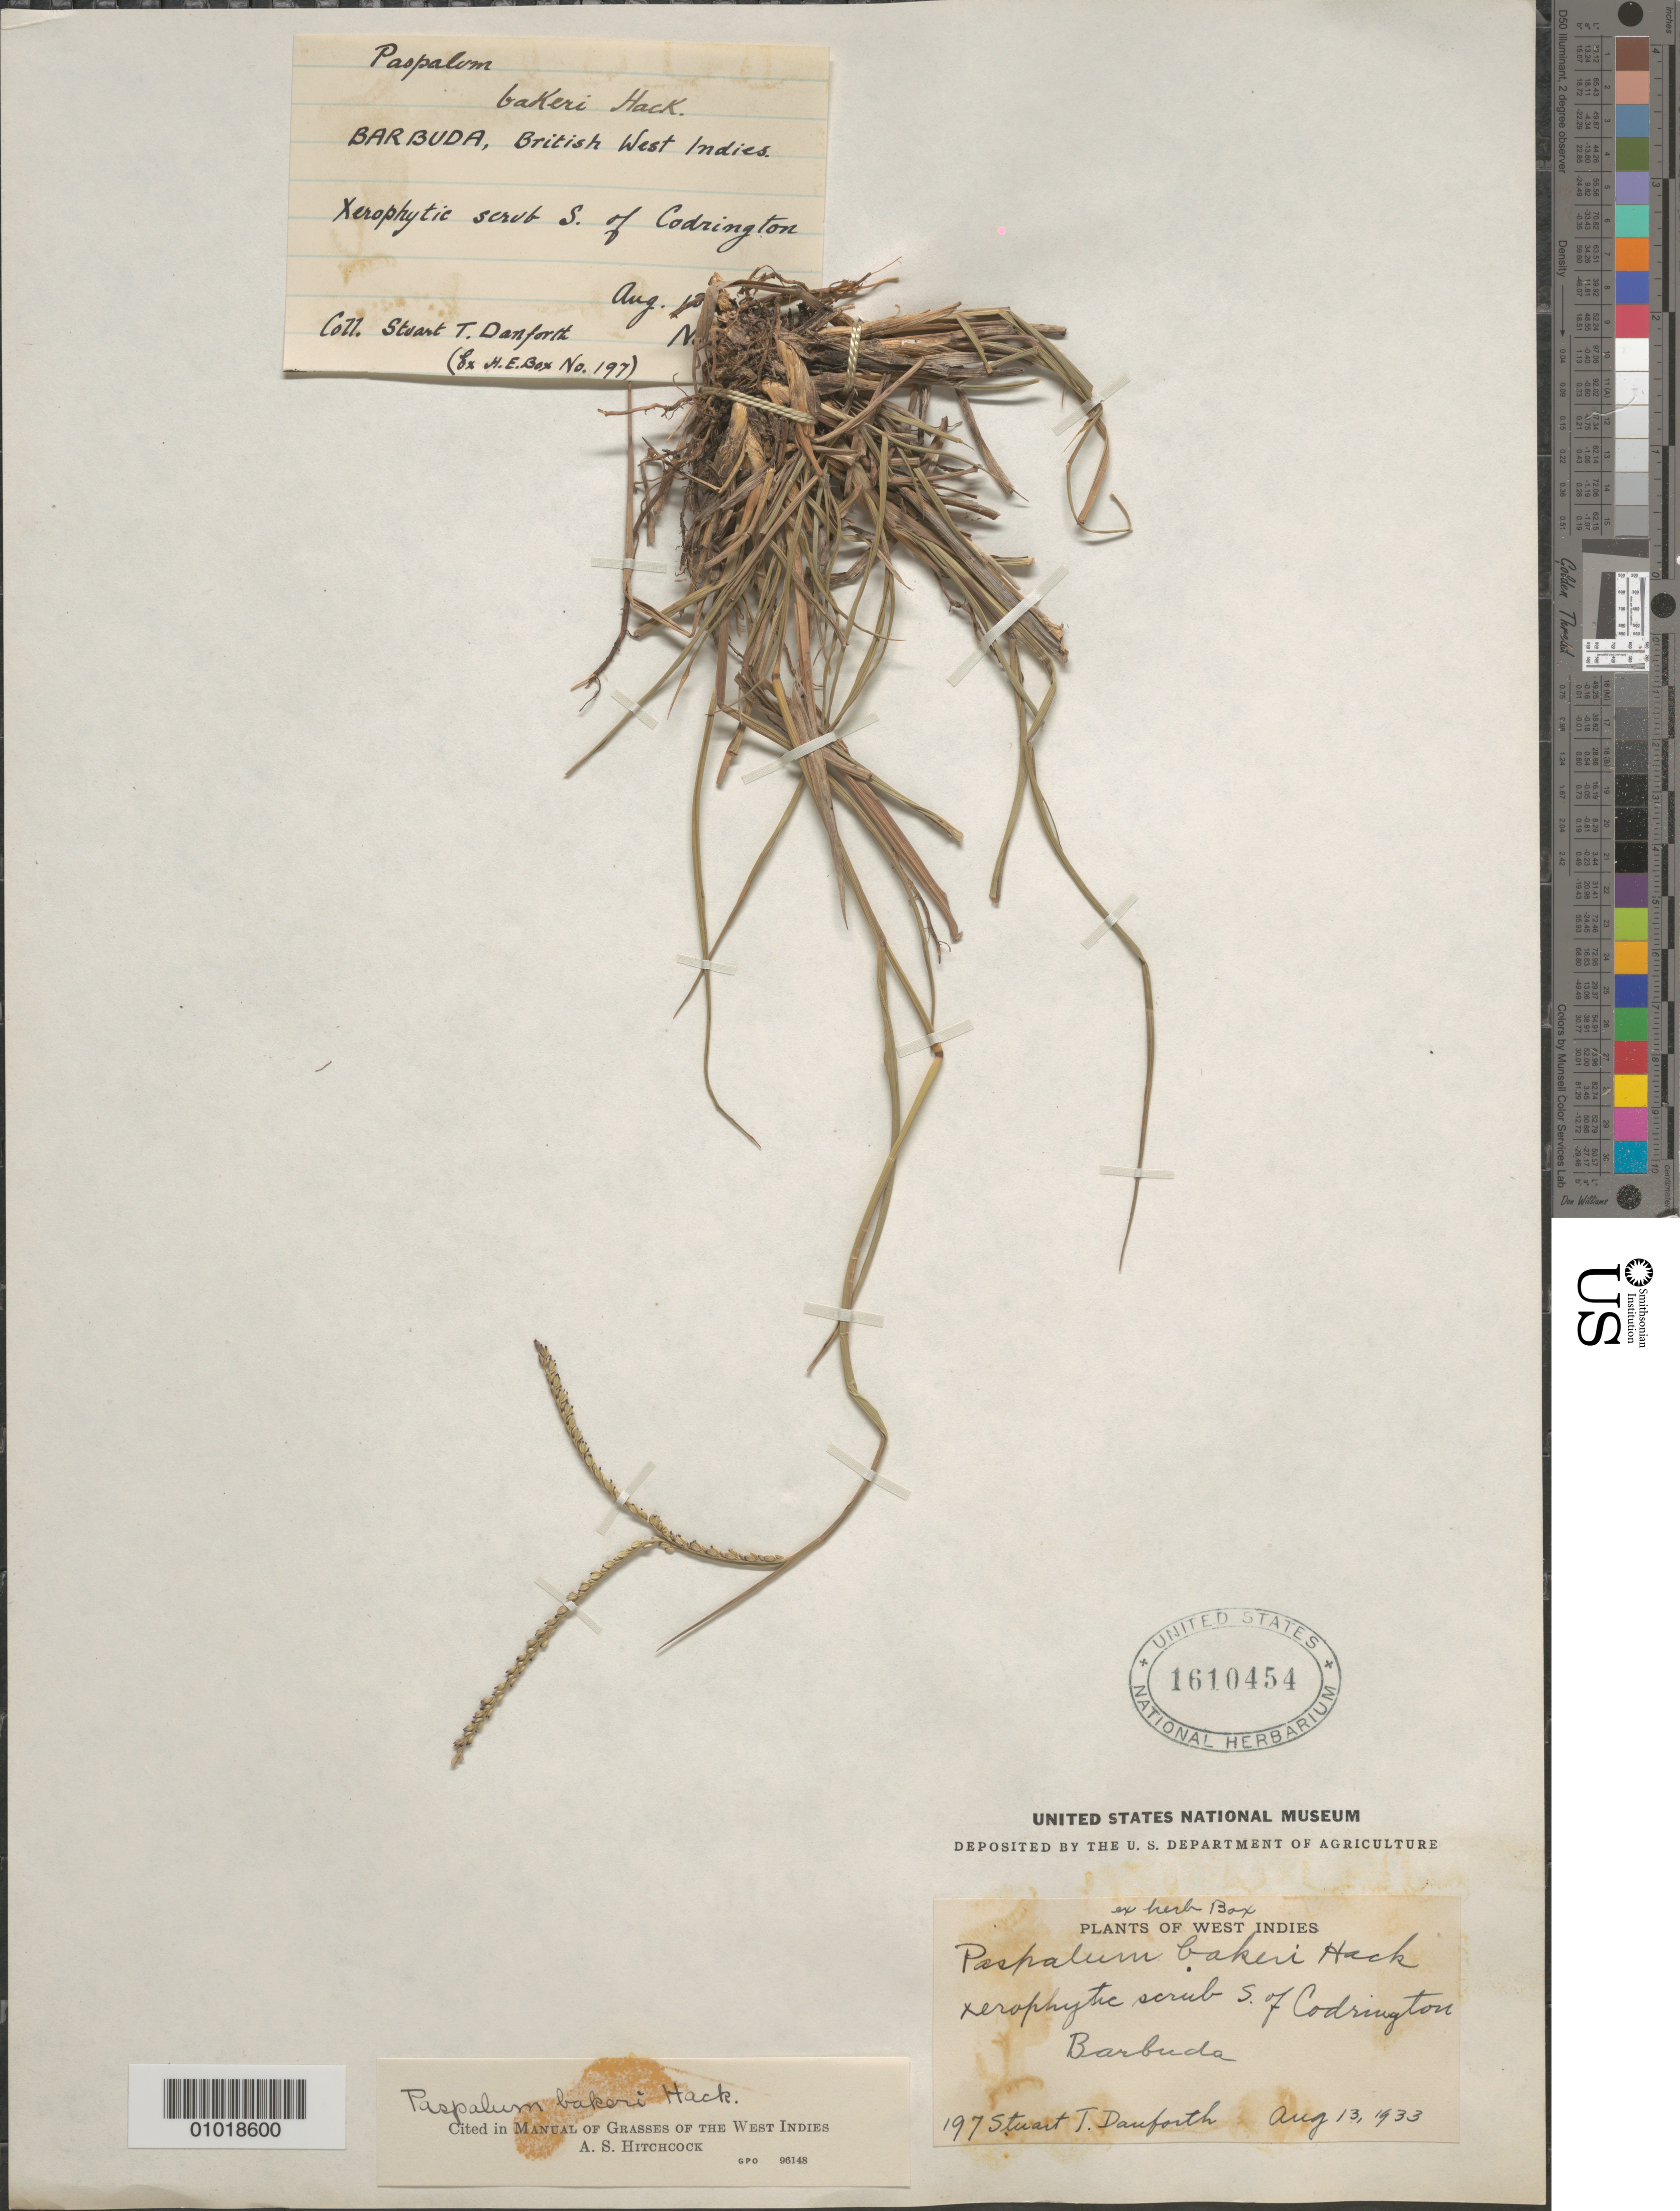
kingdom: Plantae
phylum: Tracheophyta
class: Liliopsida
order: Poales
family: Poaceae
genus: Paspalum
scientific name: Paspalum bakeri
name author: Hook.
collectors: S. Danforth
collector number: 197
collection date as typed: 13 Aug 1933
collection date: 1933-08-13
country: Antigua and Barbuda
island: Barbuda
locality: S. of Codrington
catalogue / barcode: US 1610454